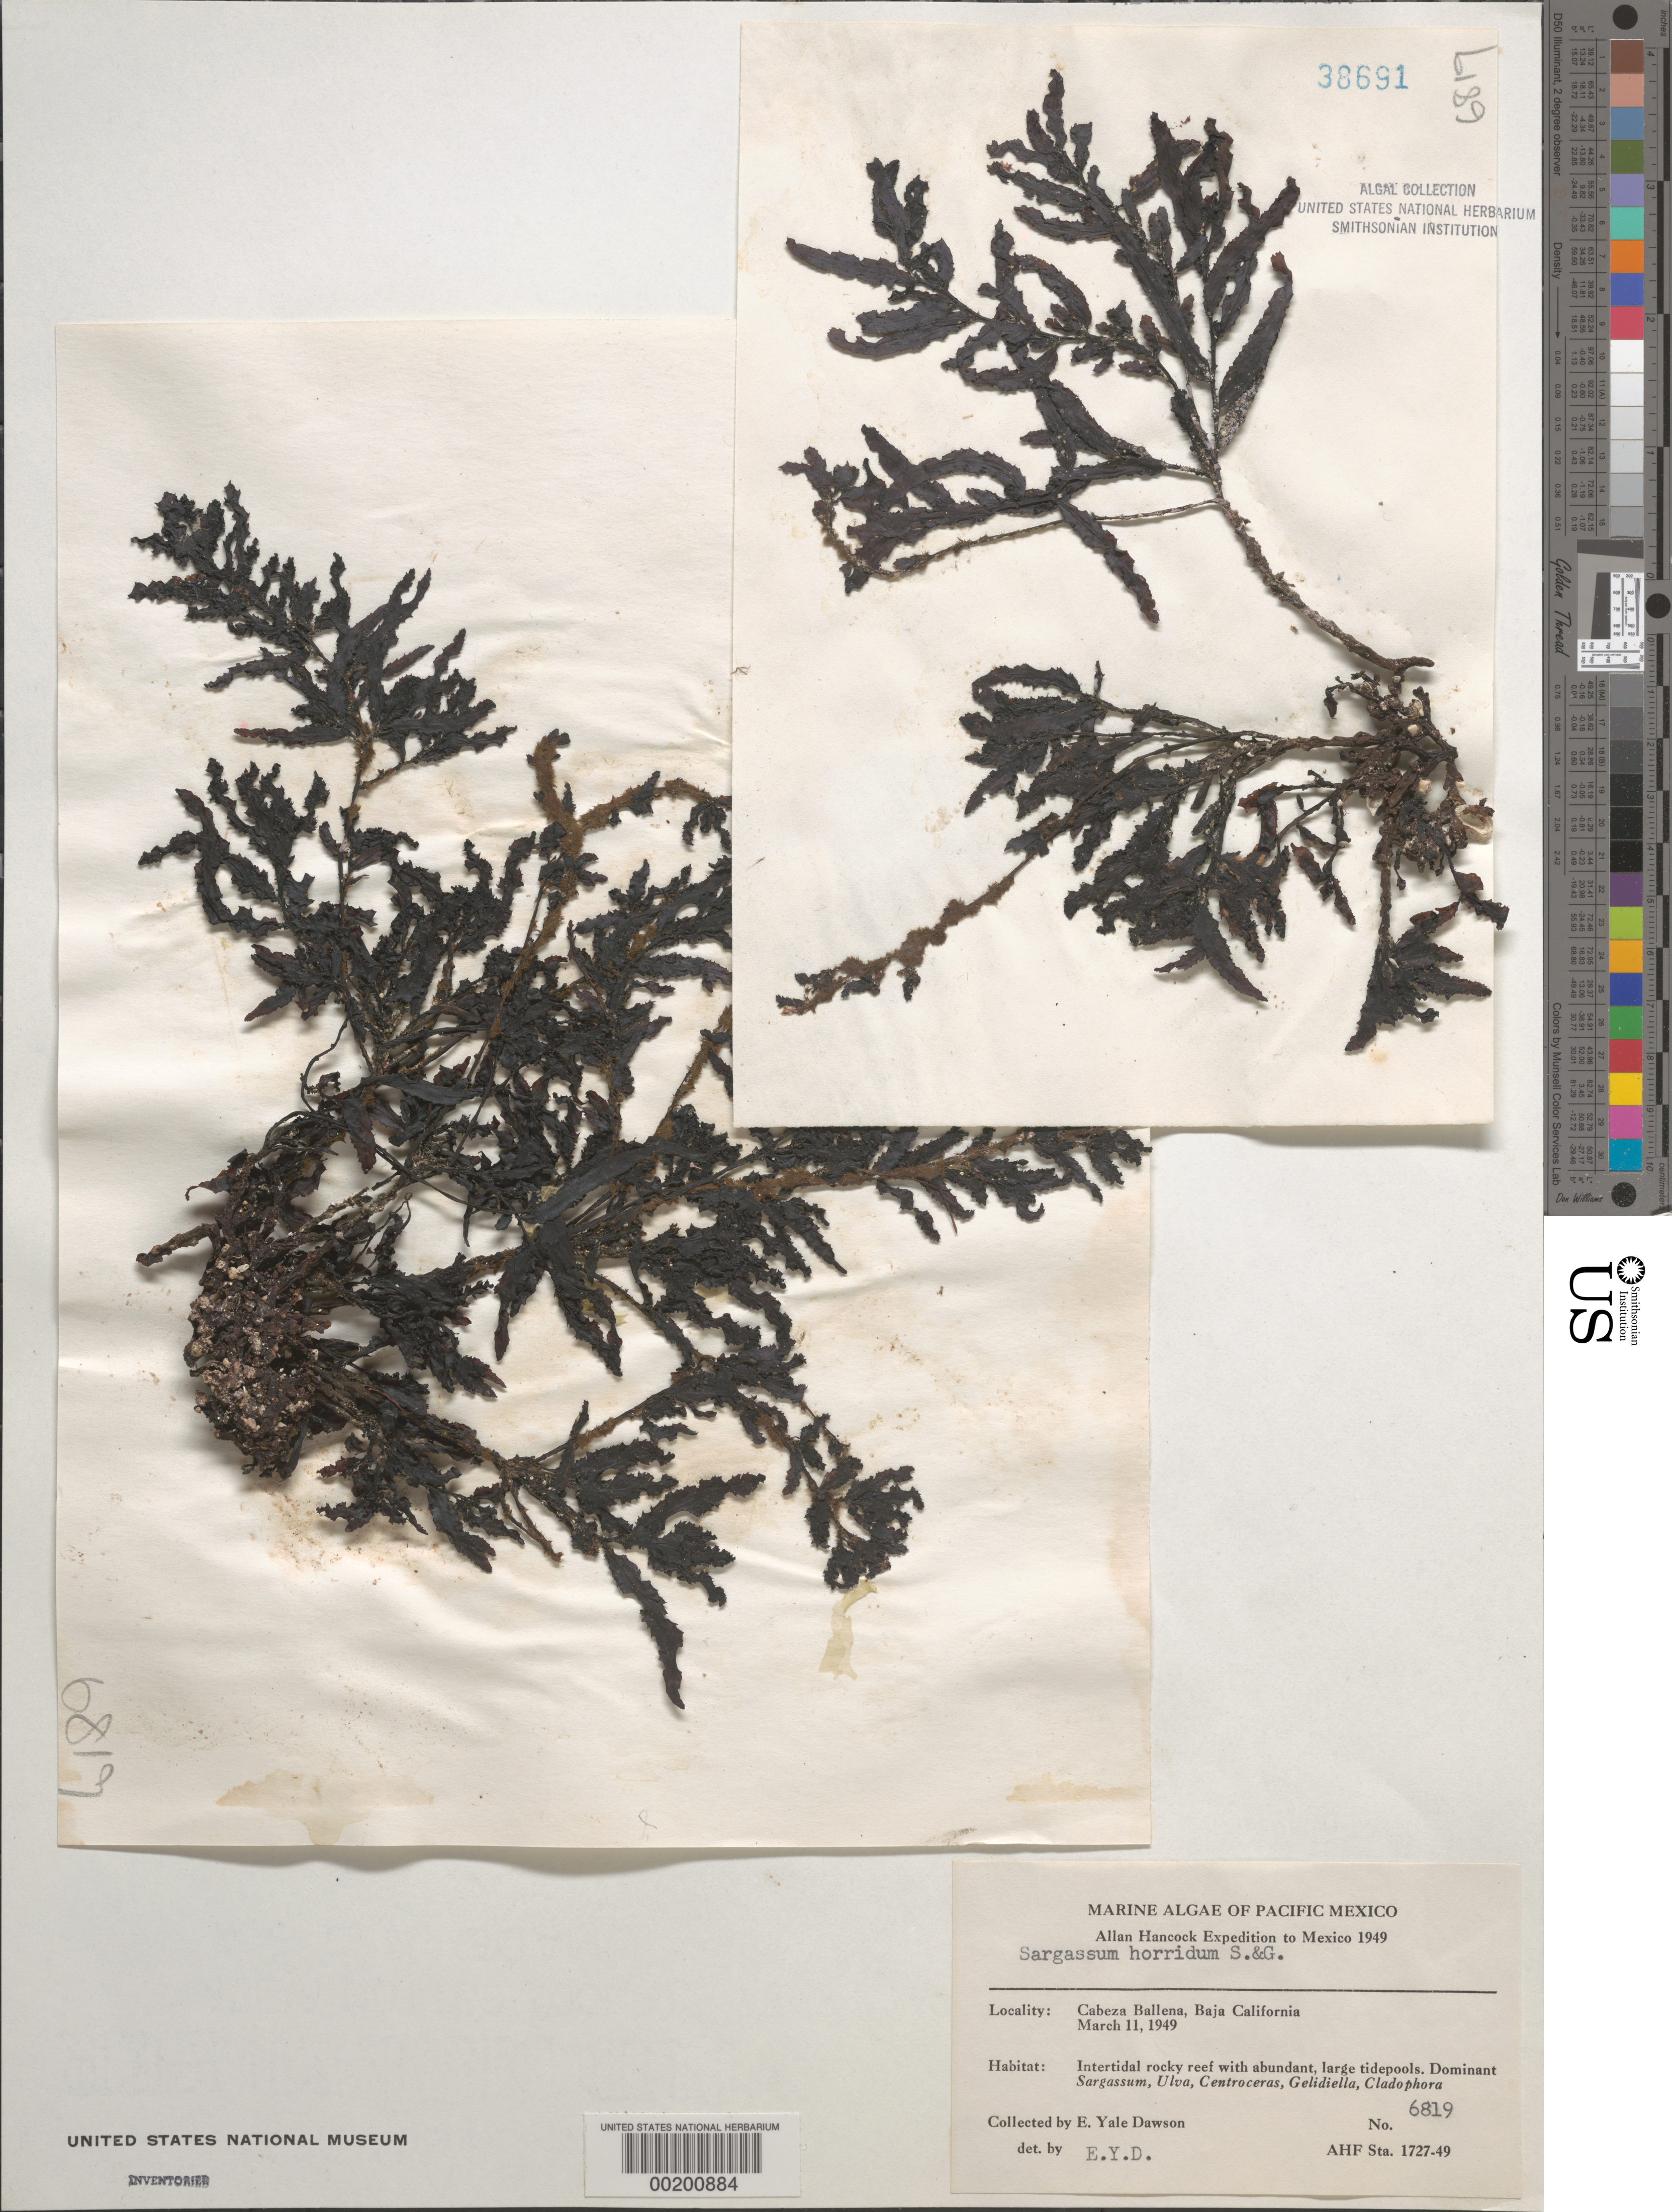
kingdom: Chromista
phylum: Ochrophyta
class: Phaeophyceae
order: Fucales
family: Sargassaceae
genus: Sargassum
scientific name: Sargassum horridum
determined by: Dawson, E. Y.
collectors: E. Y. Dawson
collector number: EYD 6819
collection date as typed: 11 Mar 1949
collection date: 1949-03-11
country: Mexico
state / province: Baja California Sur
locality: Cabeza Ballena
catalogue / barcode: US 38691